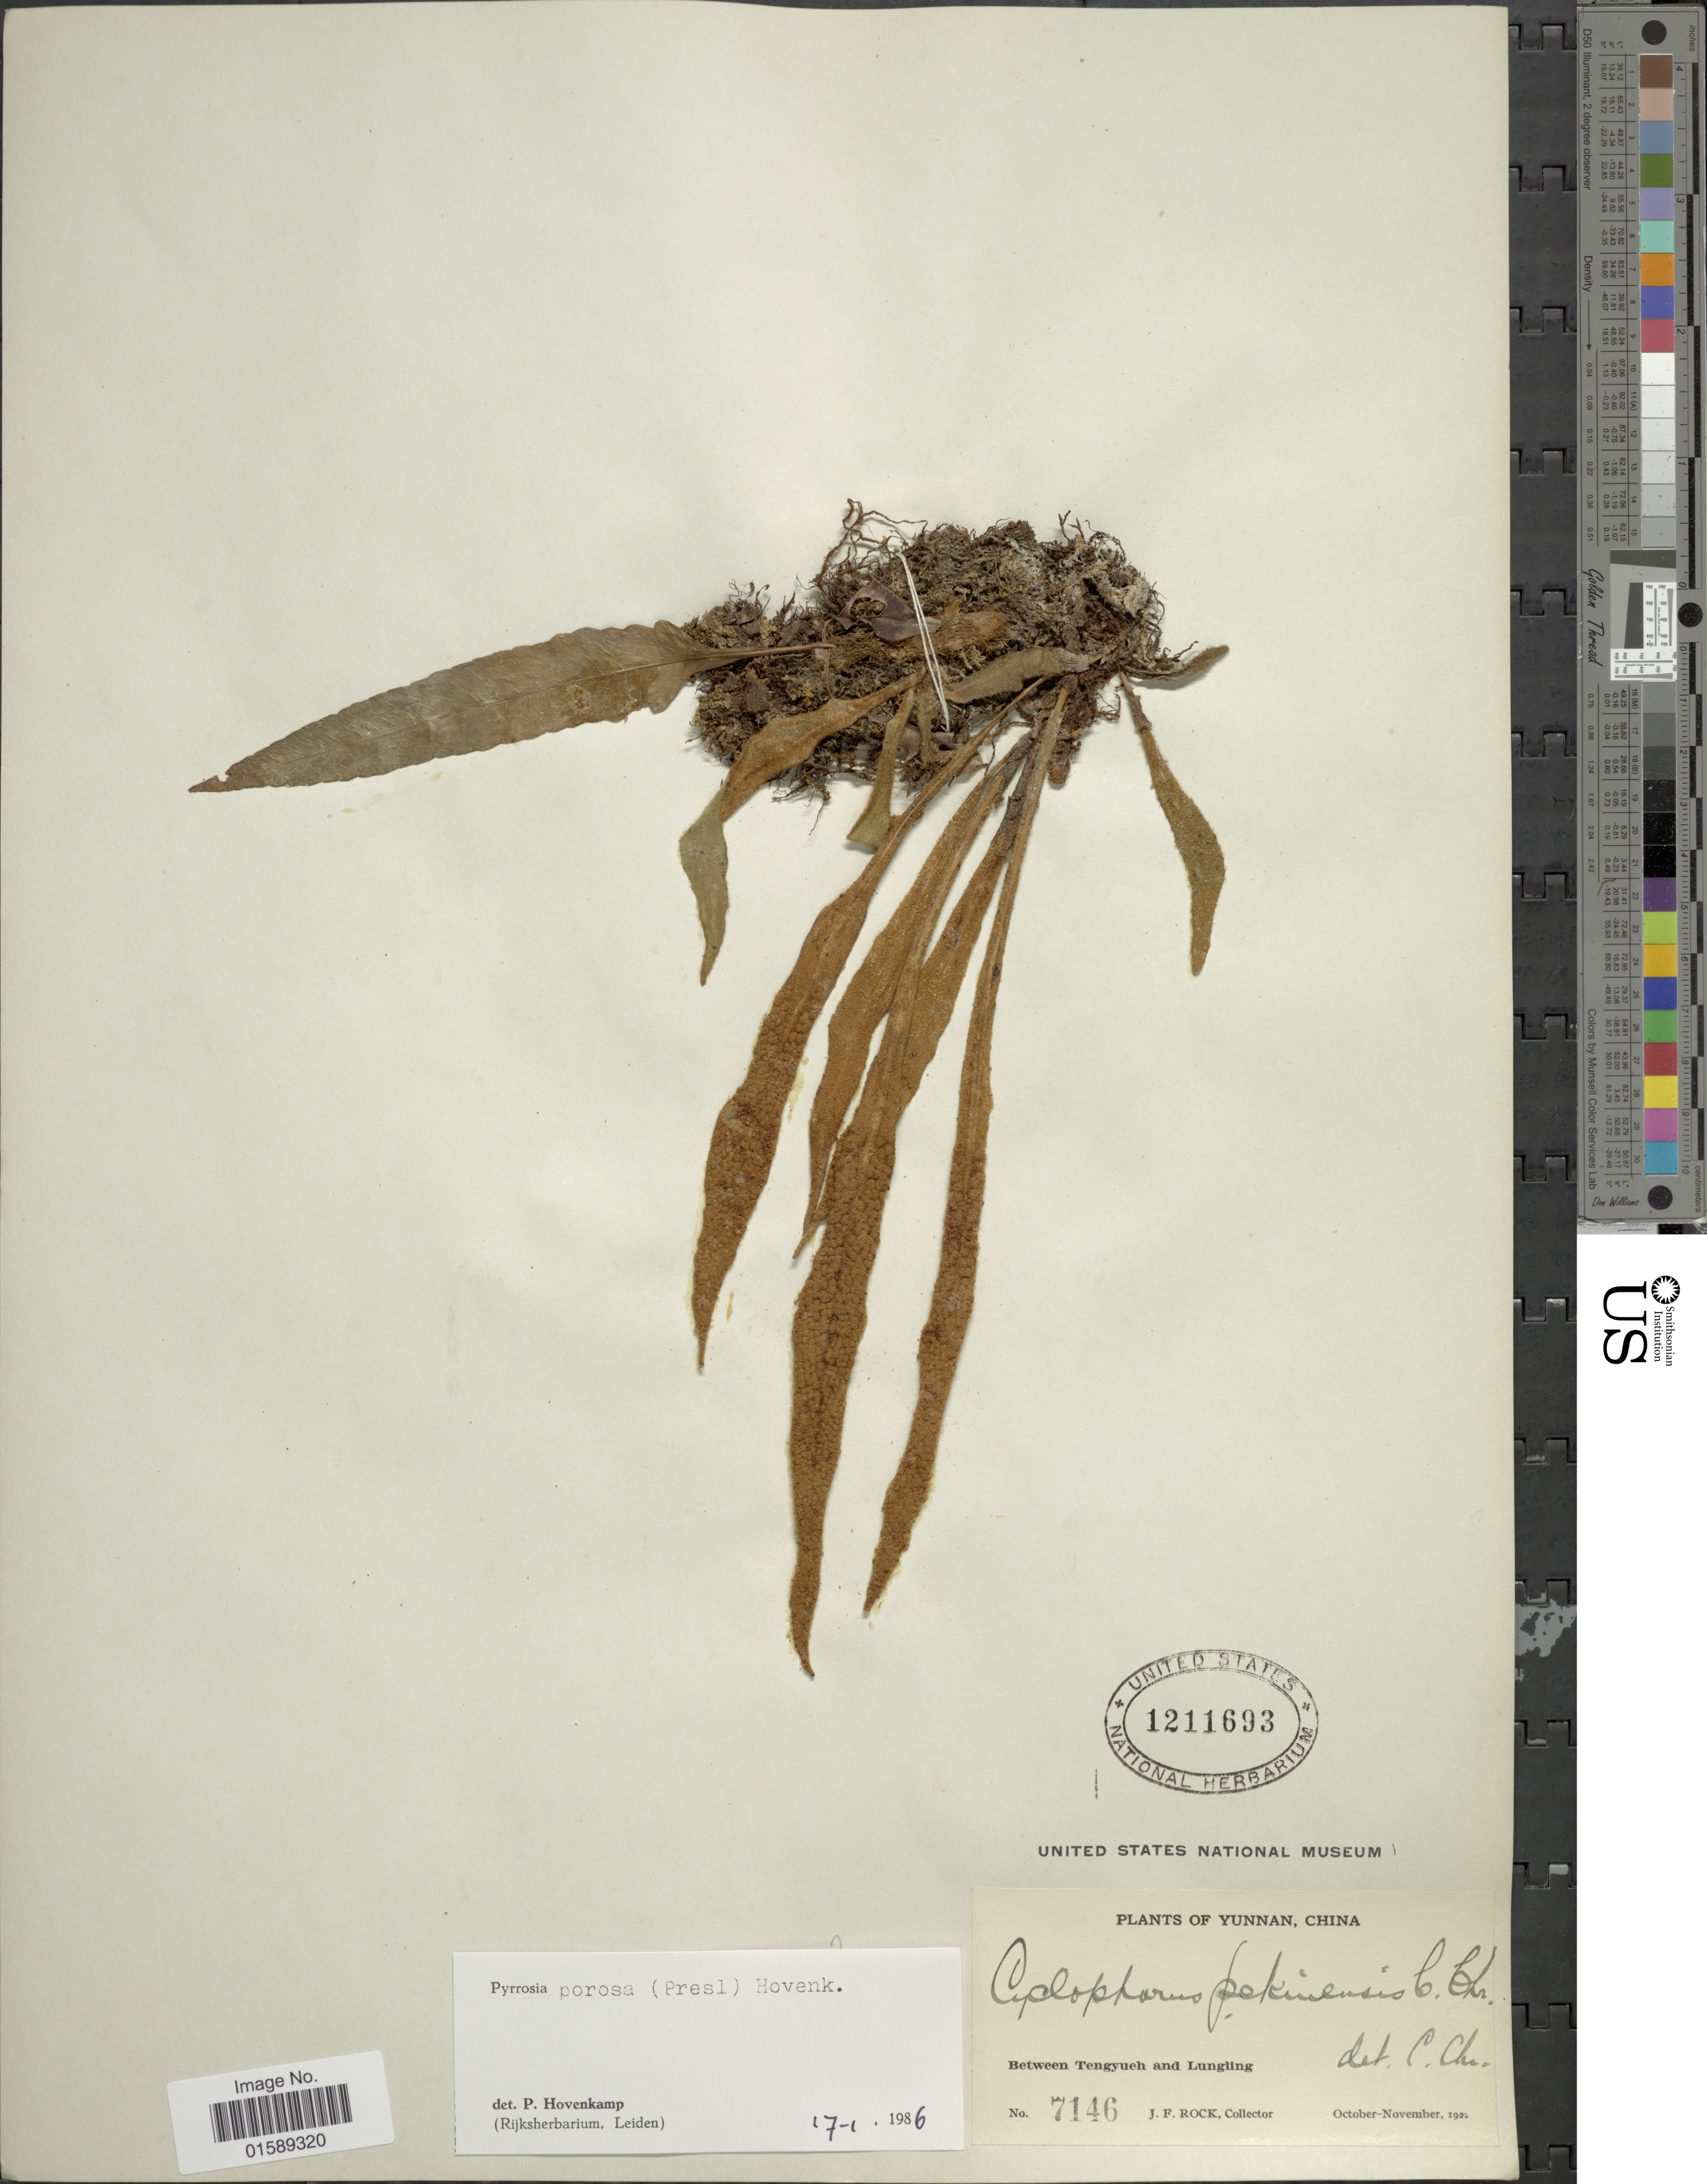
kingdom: Plantae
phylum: Tracheophyta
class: Polypodiopsida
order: Polypodiales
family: Polypodiaceae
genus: Pyrrosia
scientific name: Pyrrosia porosa var. porosa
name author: (C. Presl) Hovenkamp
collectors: J. Rock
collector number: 7146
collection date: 1922-10/1922-11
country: China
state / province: Yunnan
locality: Yunnan, China. Between Tengyueh and Lungling.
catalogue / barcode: US 1211693